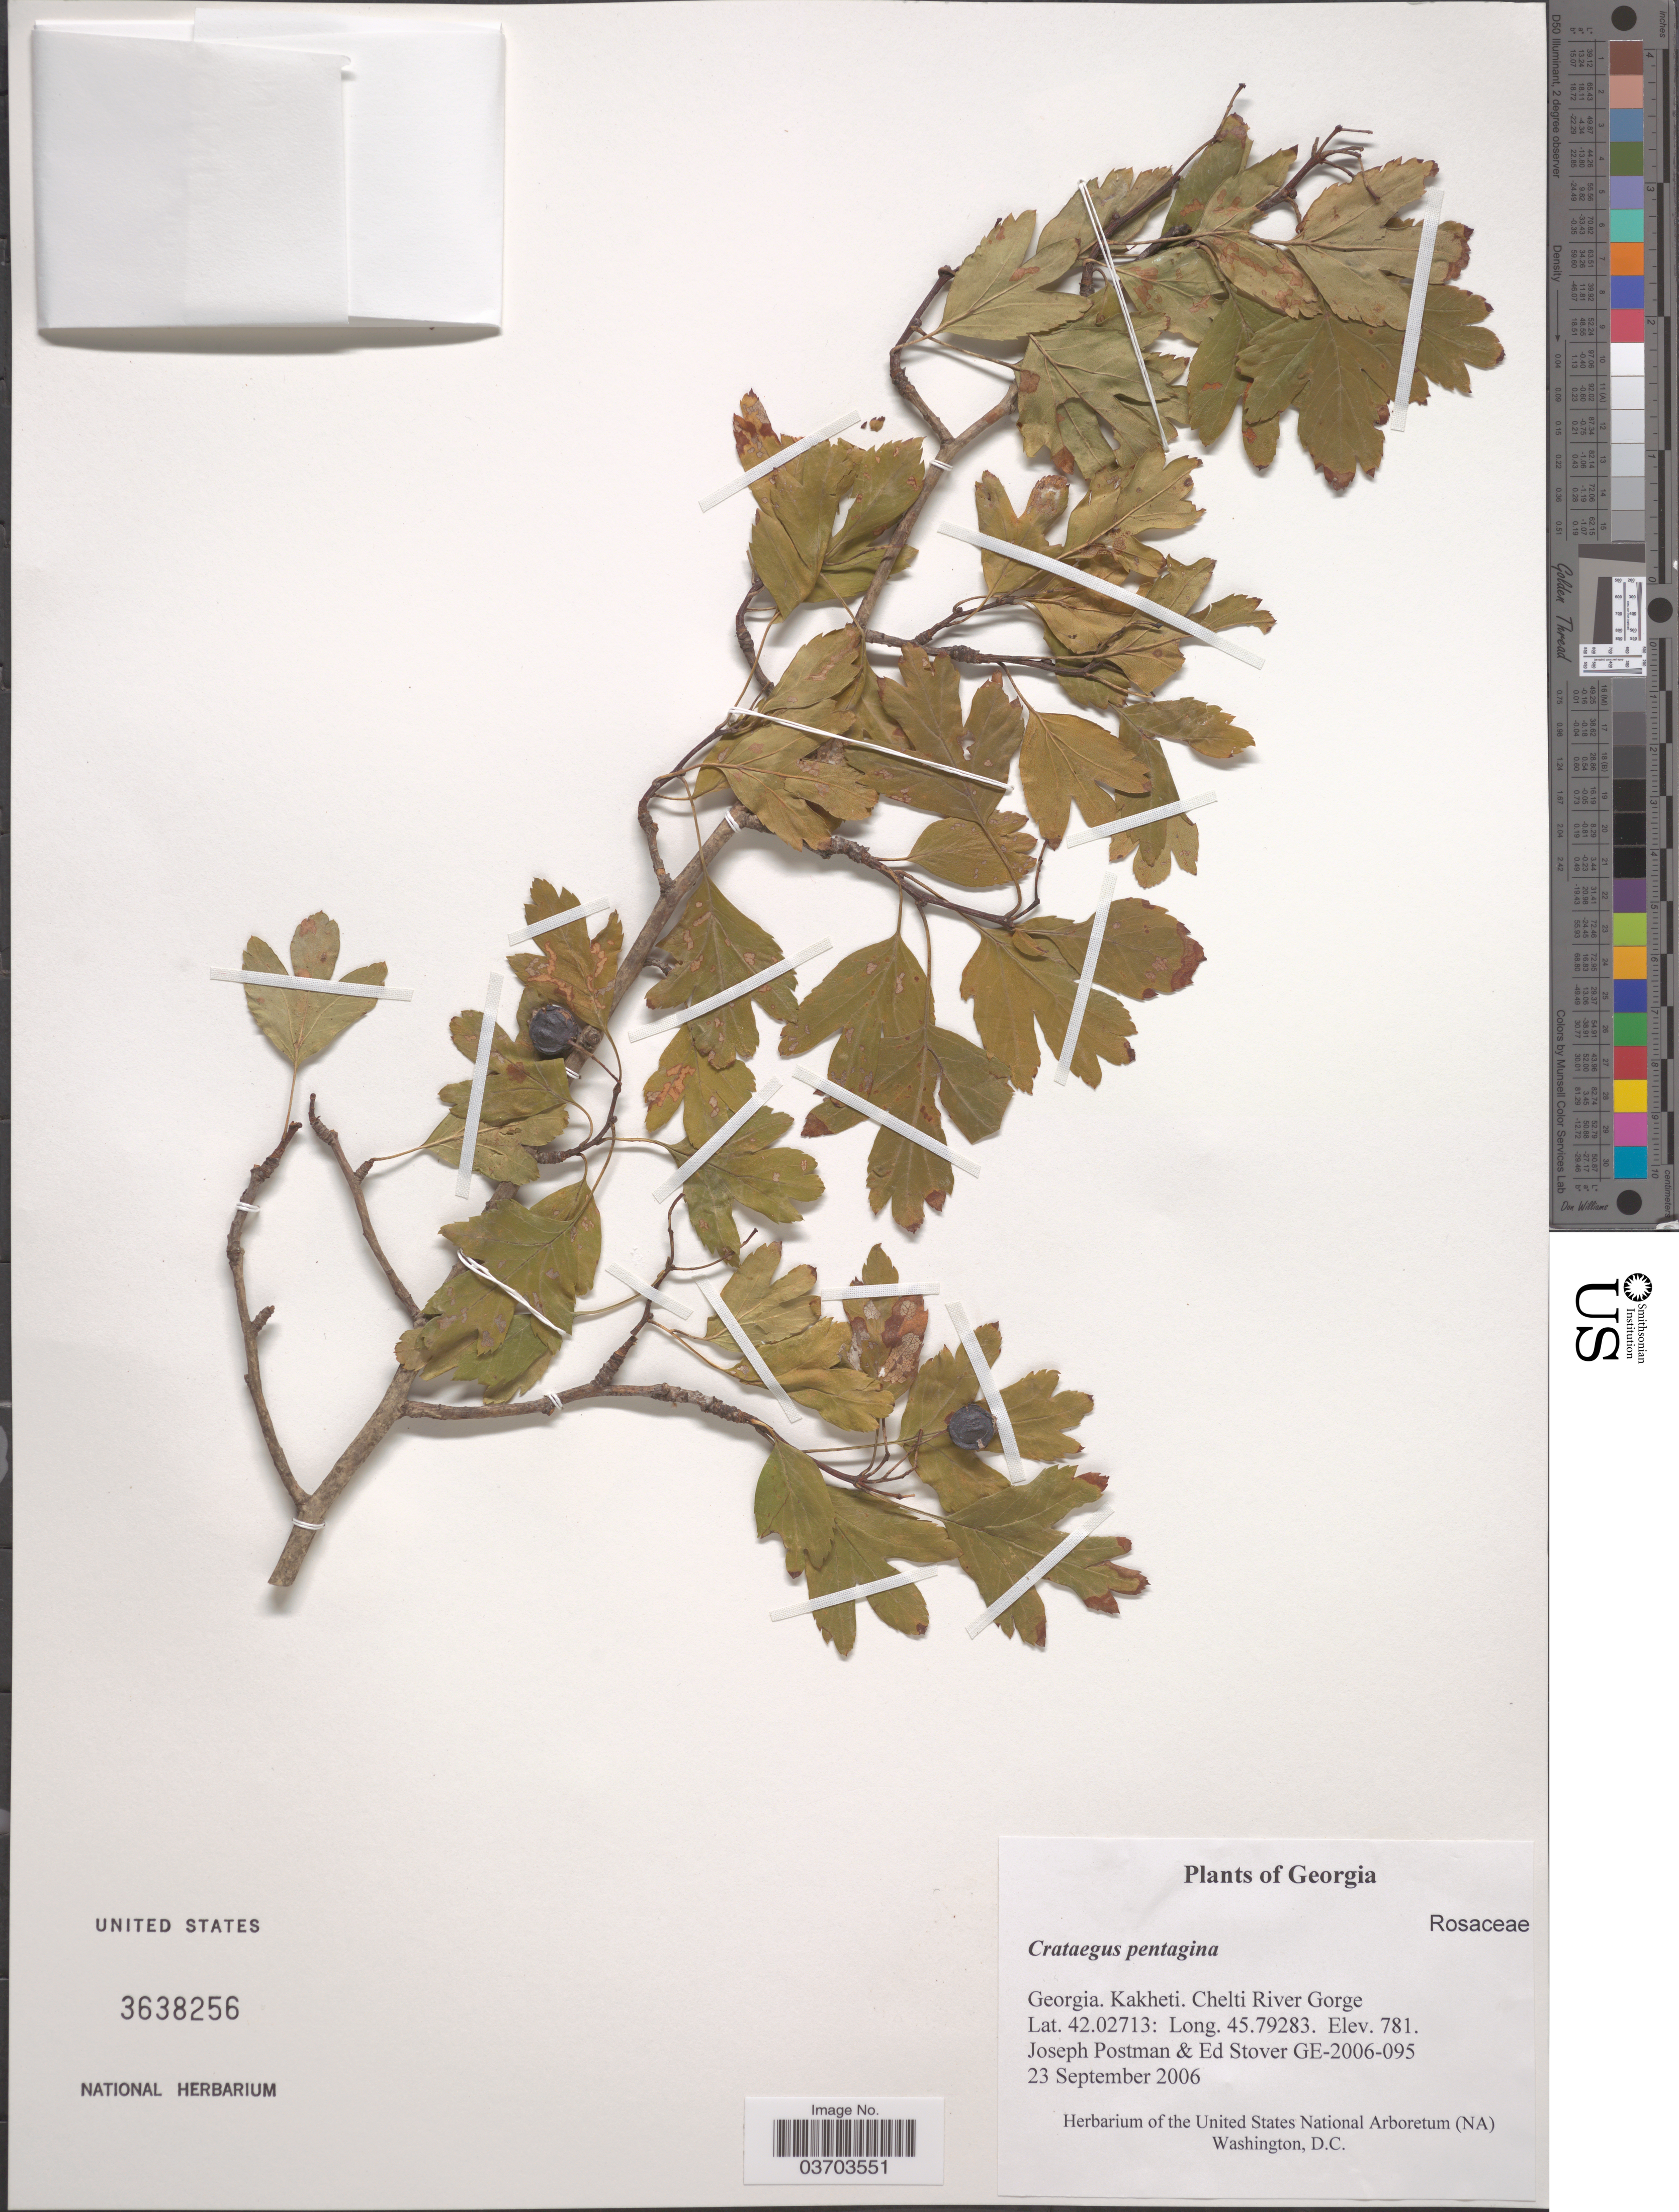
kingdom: Plantae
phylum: Tracheophyta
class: Magnoliopsida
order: Rosales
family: Rosaceae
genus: Crataegus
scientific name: Crataegus pentagyna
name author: (Willd. ex) Waldst. & Kit.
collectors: J. Postman & Ed Stover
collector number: GE-2006-095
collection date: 2006-09-23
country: United States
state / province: Georgia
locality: Kakheti. Chelti River Gorge.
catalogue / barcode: US 3638256